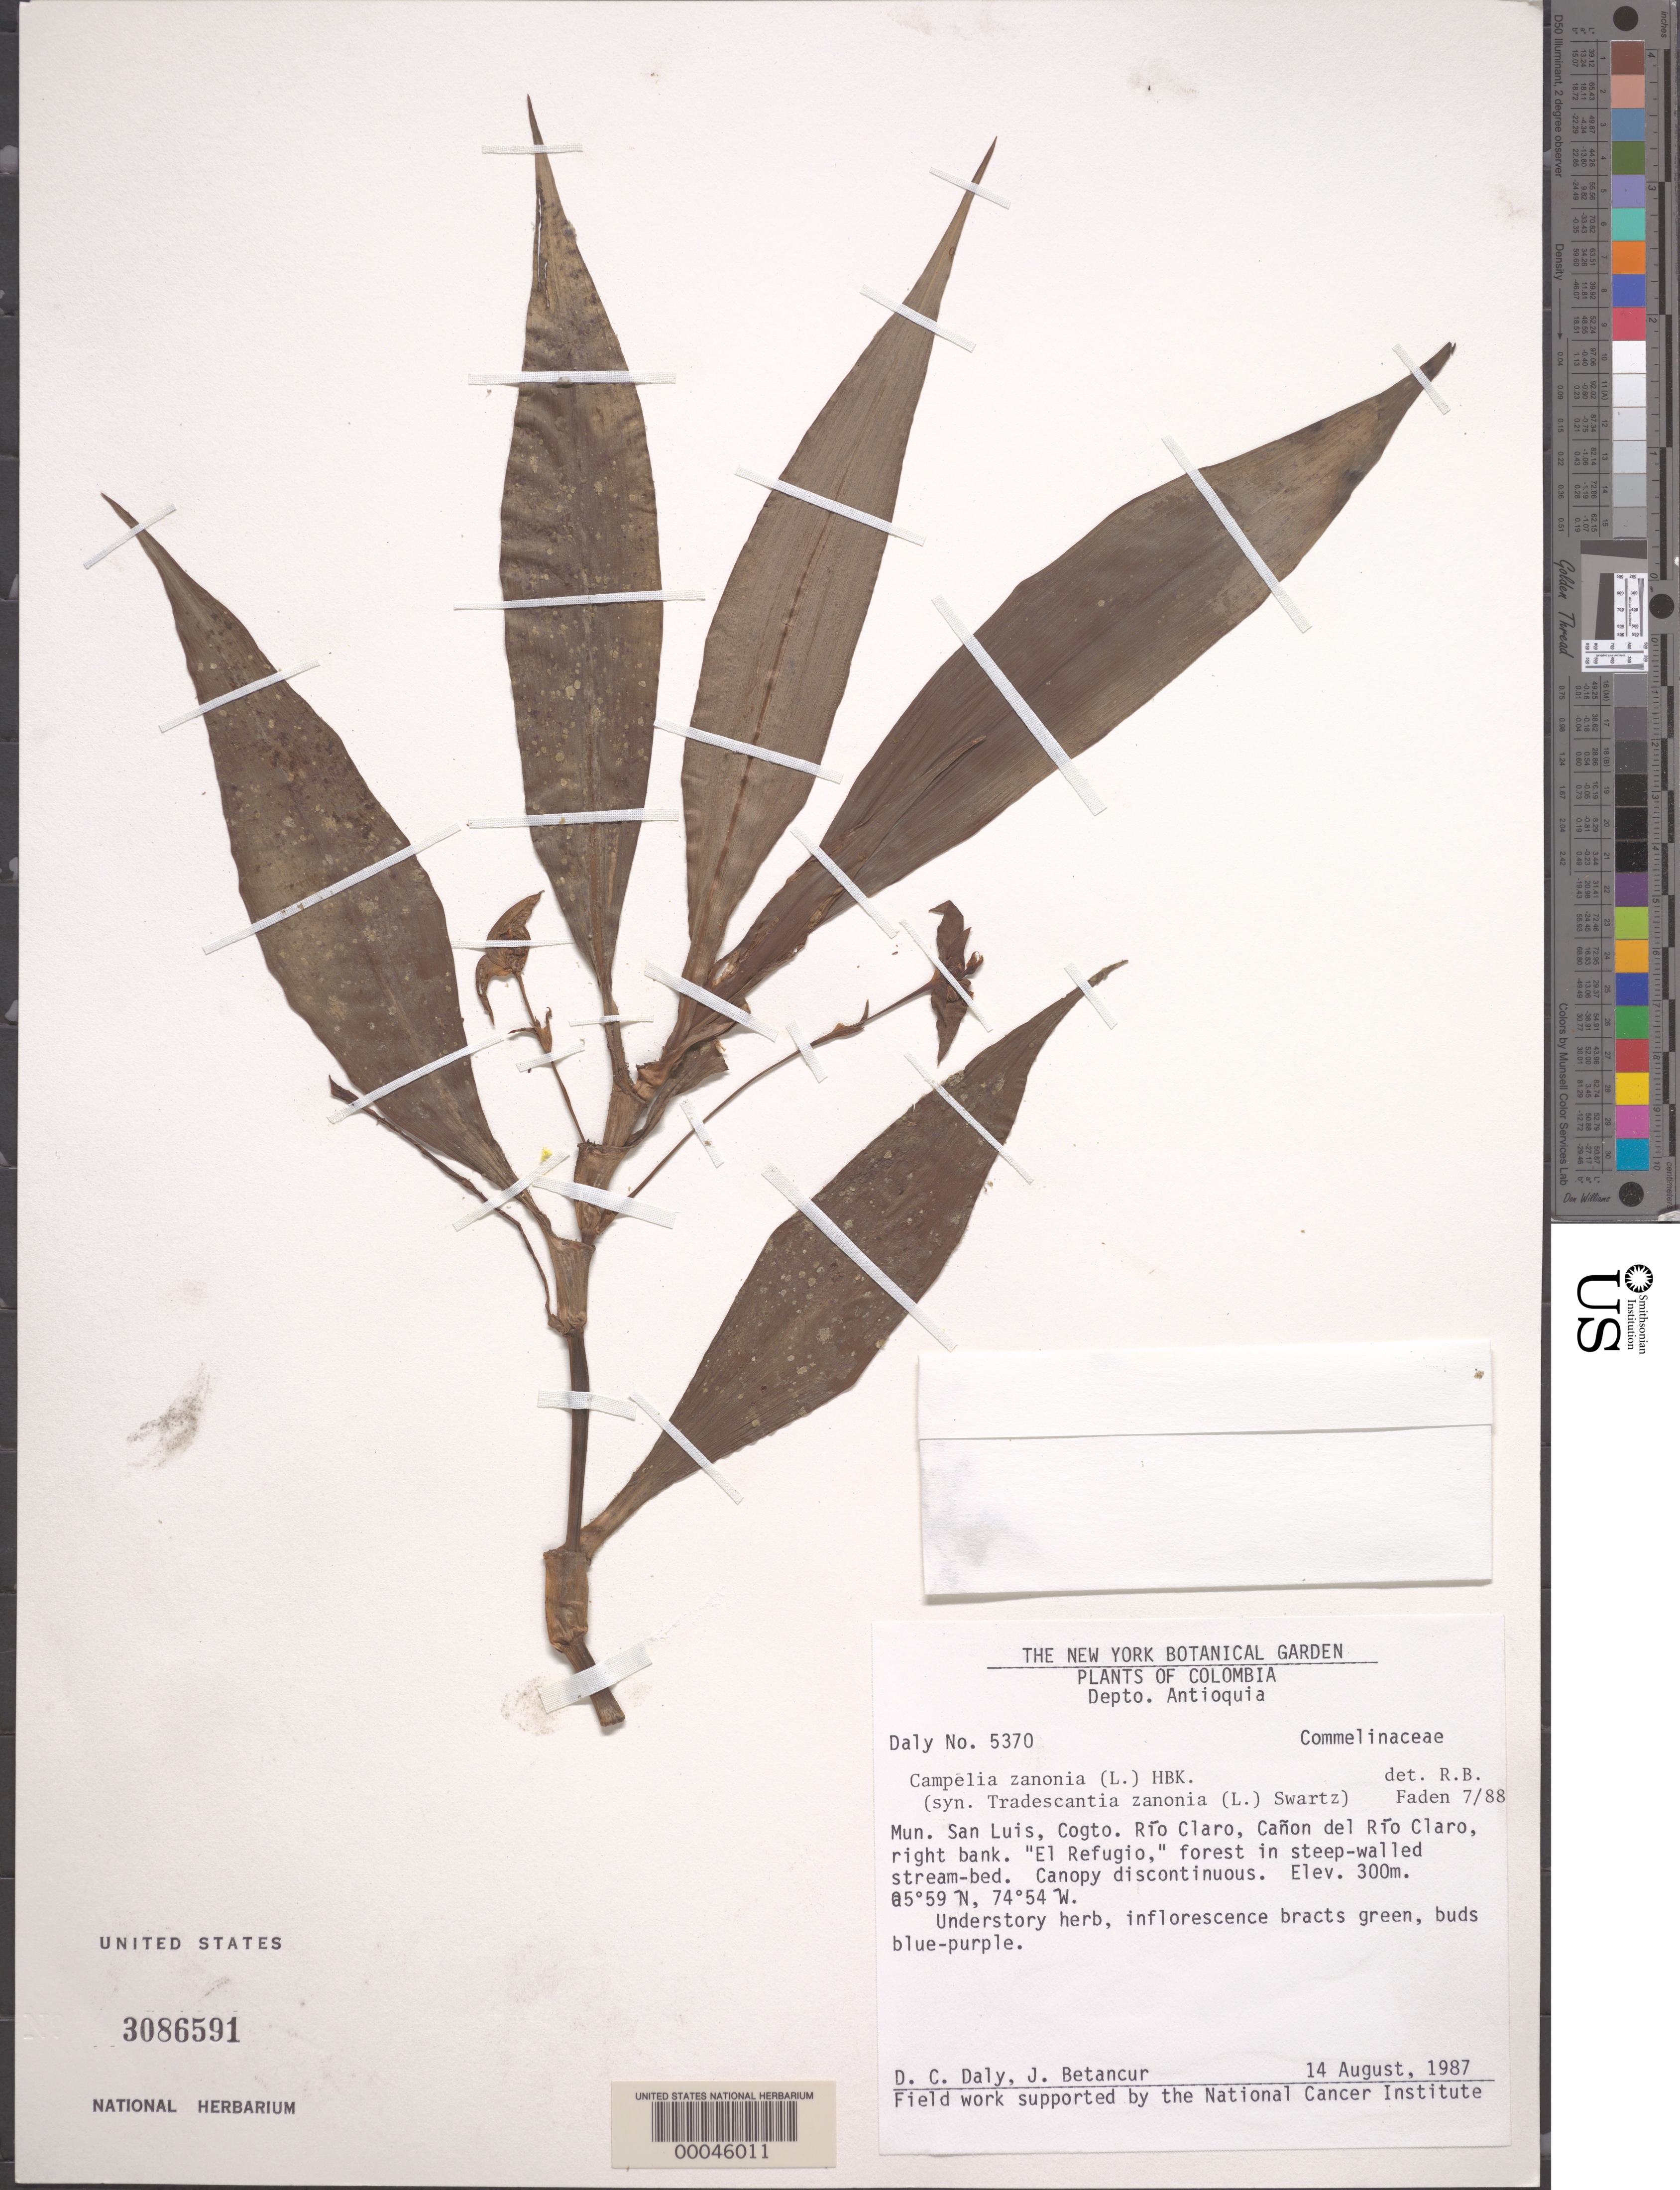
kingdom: Plantae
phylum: Tracheophyta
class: Liliopsida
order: Commelinales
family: Commelinaceae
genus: Tradescantia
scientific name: Tradescantia zanonia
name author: (L.) Sw.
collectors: D. C. Daly & J. C. Betancur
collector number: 5370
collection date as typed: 14 Aug 1987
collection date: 1987-08-14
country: Colombia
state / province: Antioquia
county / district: San Luis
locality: Cogto. Rio Claro, canyon of the Rio Claro, right bank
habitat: Forest in steep-walled stream-bed; canopy discontinuous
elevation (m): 300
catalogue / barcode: US 3086591